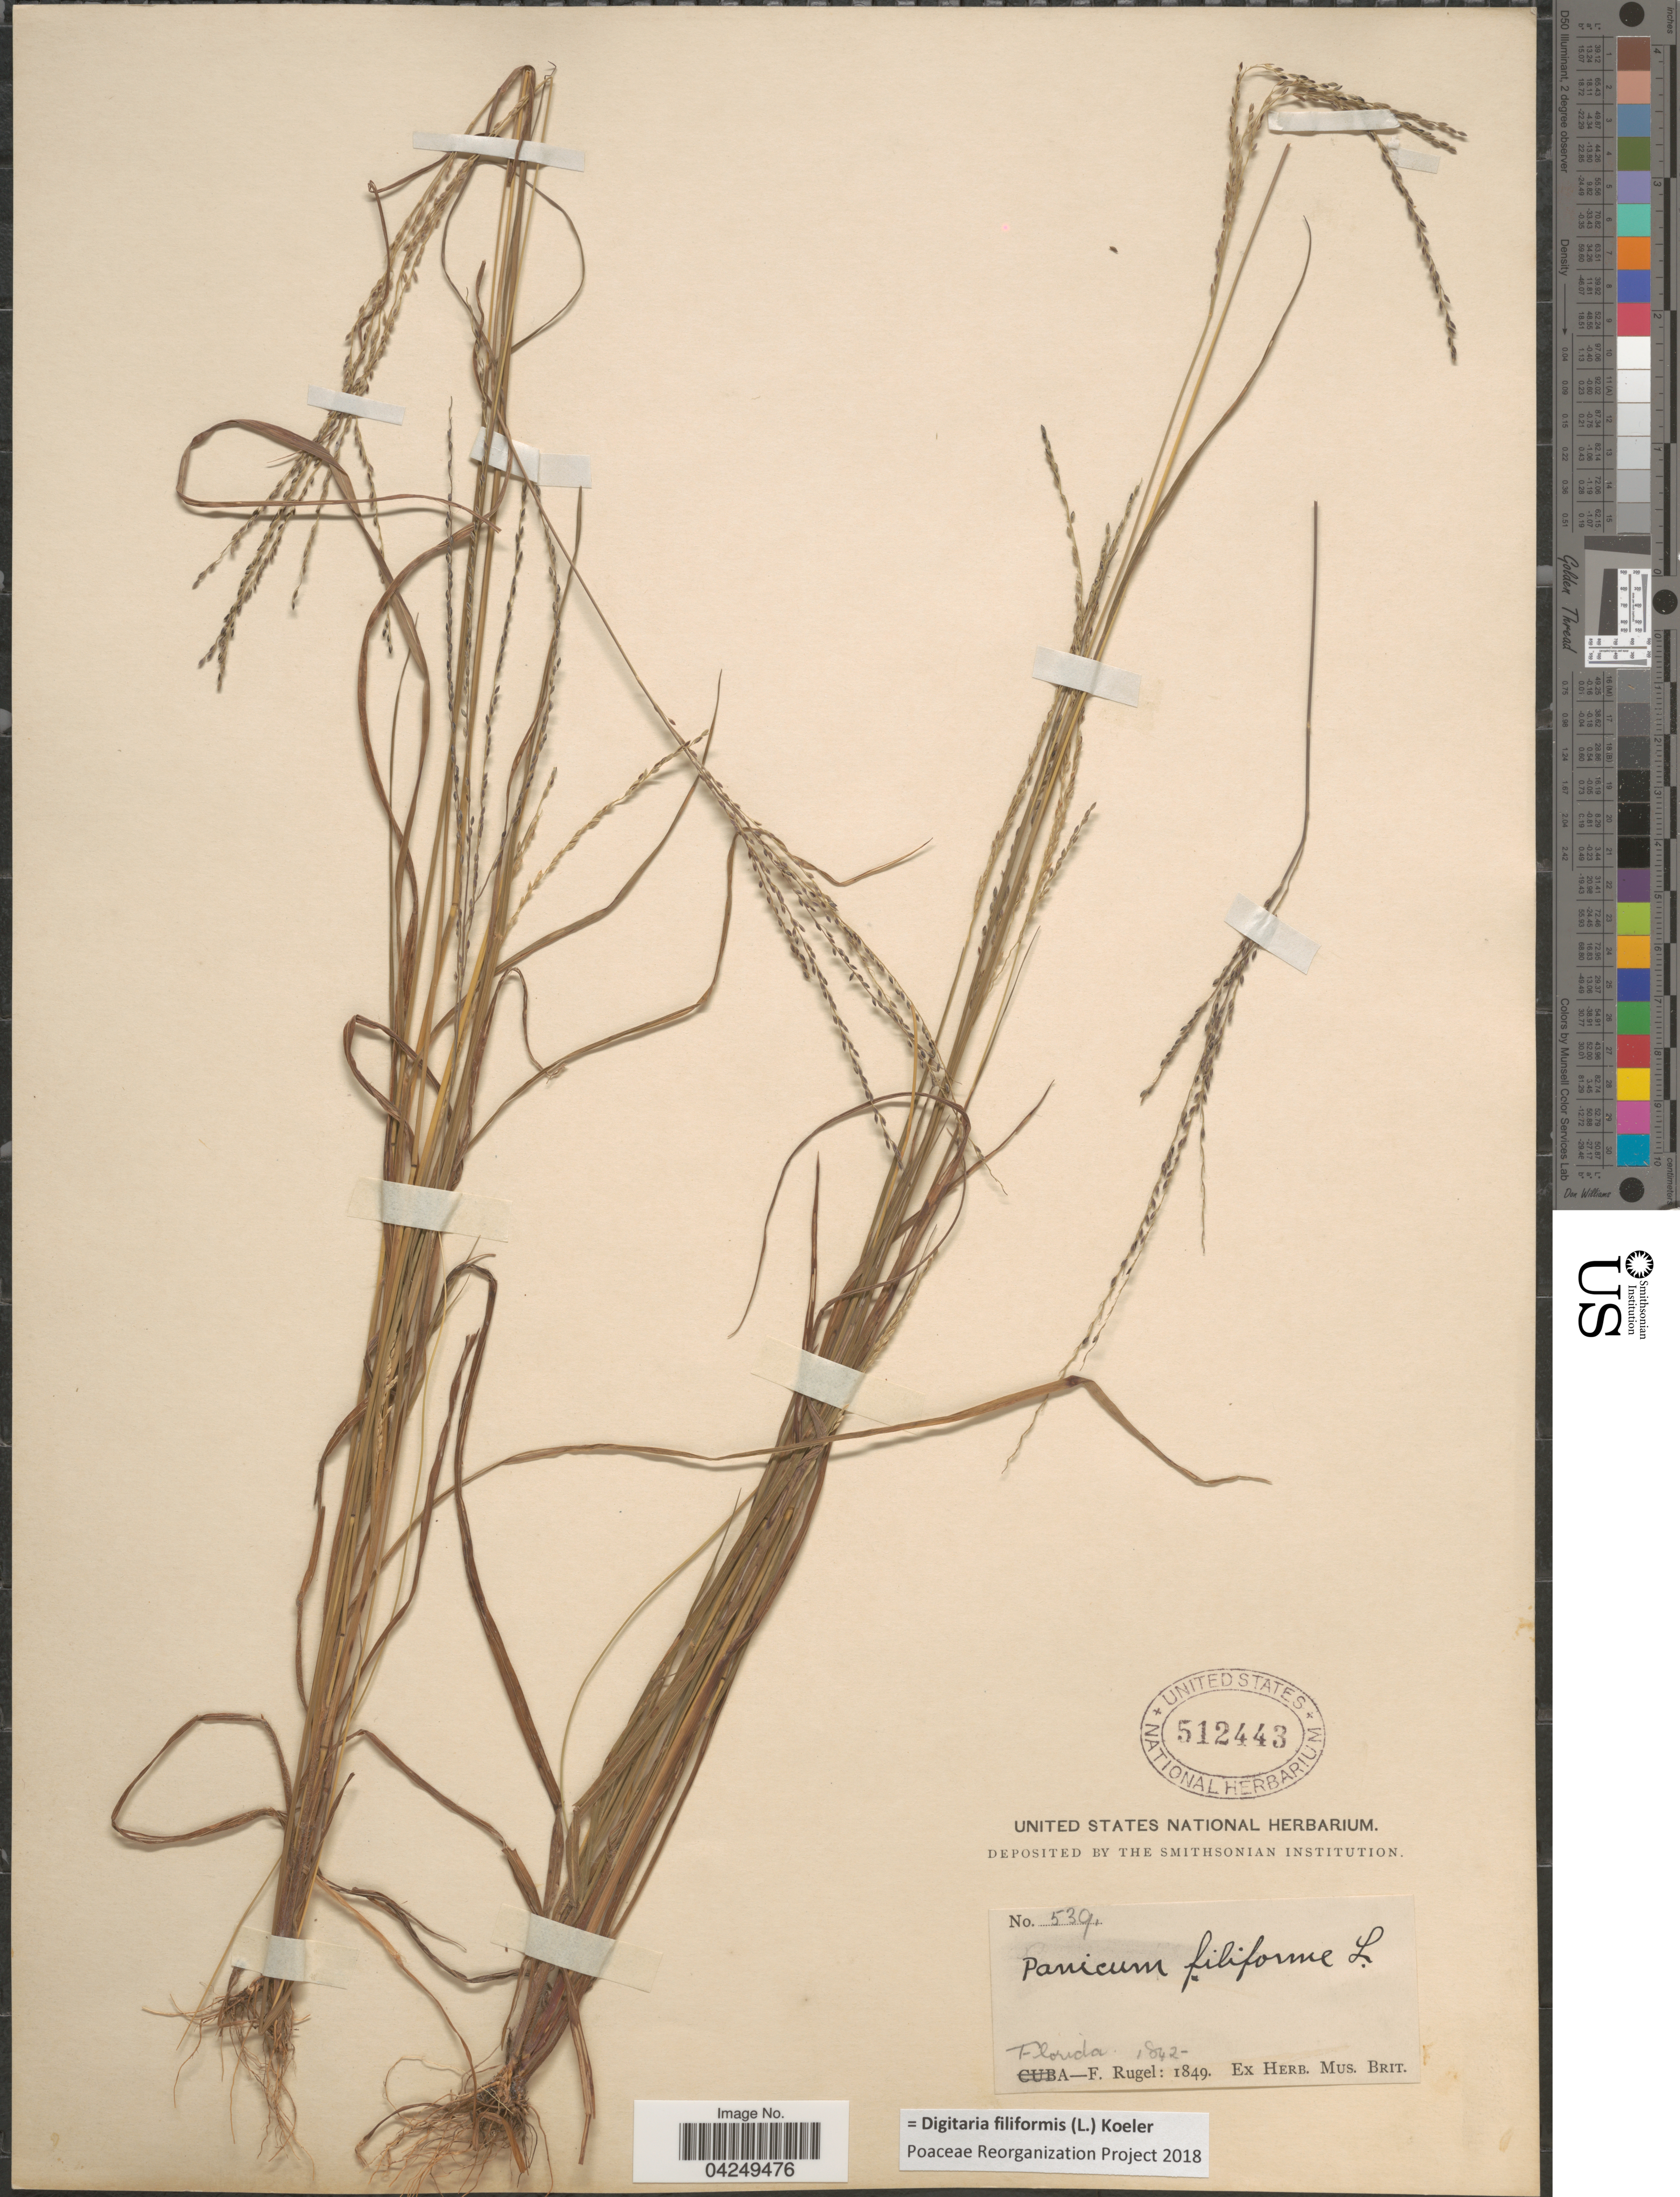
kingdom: Plantae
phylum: Tracheophyta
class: Liliopsida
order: Poales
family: Poaceae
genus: Digitaria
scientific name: Digitaria filiformis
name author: (L.) Koeler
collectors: F. Rugel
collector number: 539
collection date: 1842/1849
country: United States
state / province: Florida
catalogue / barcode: US 512443